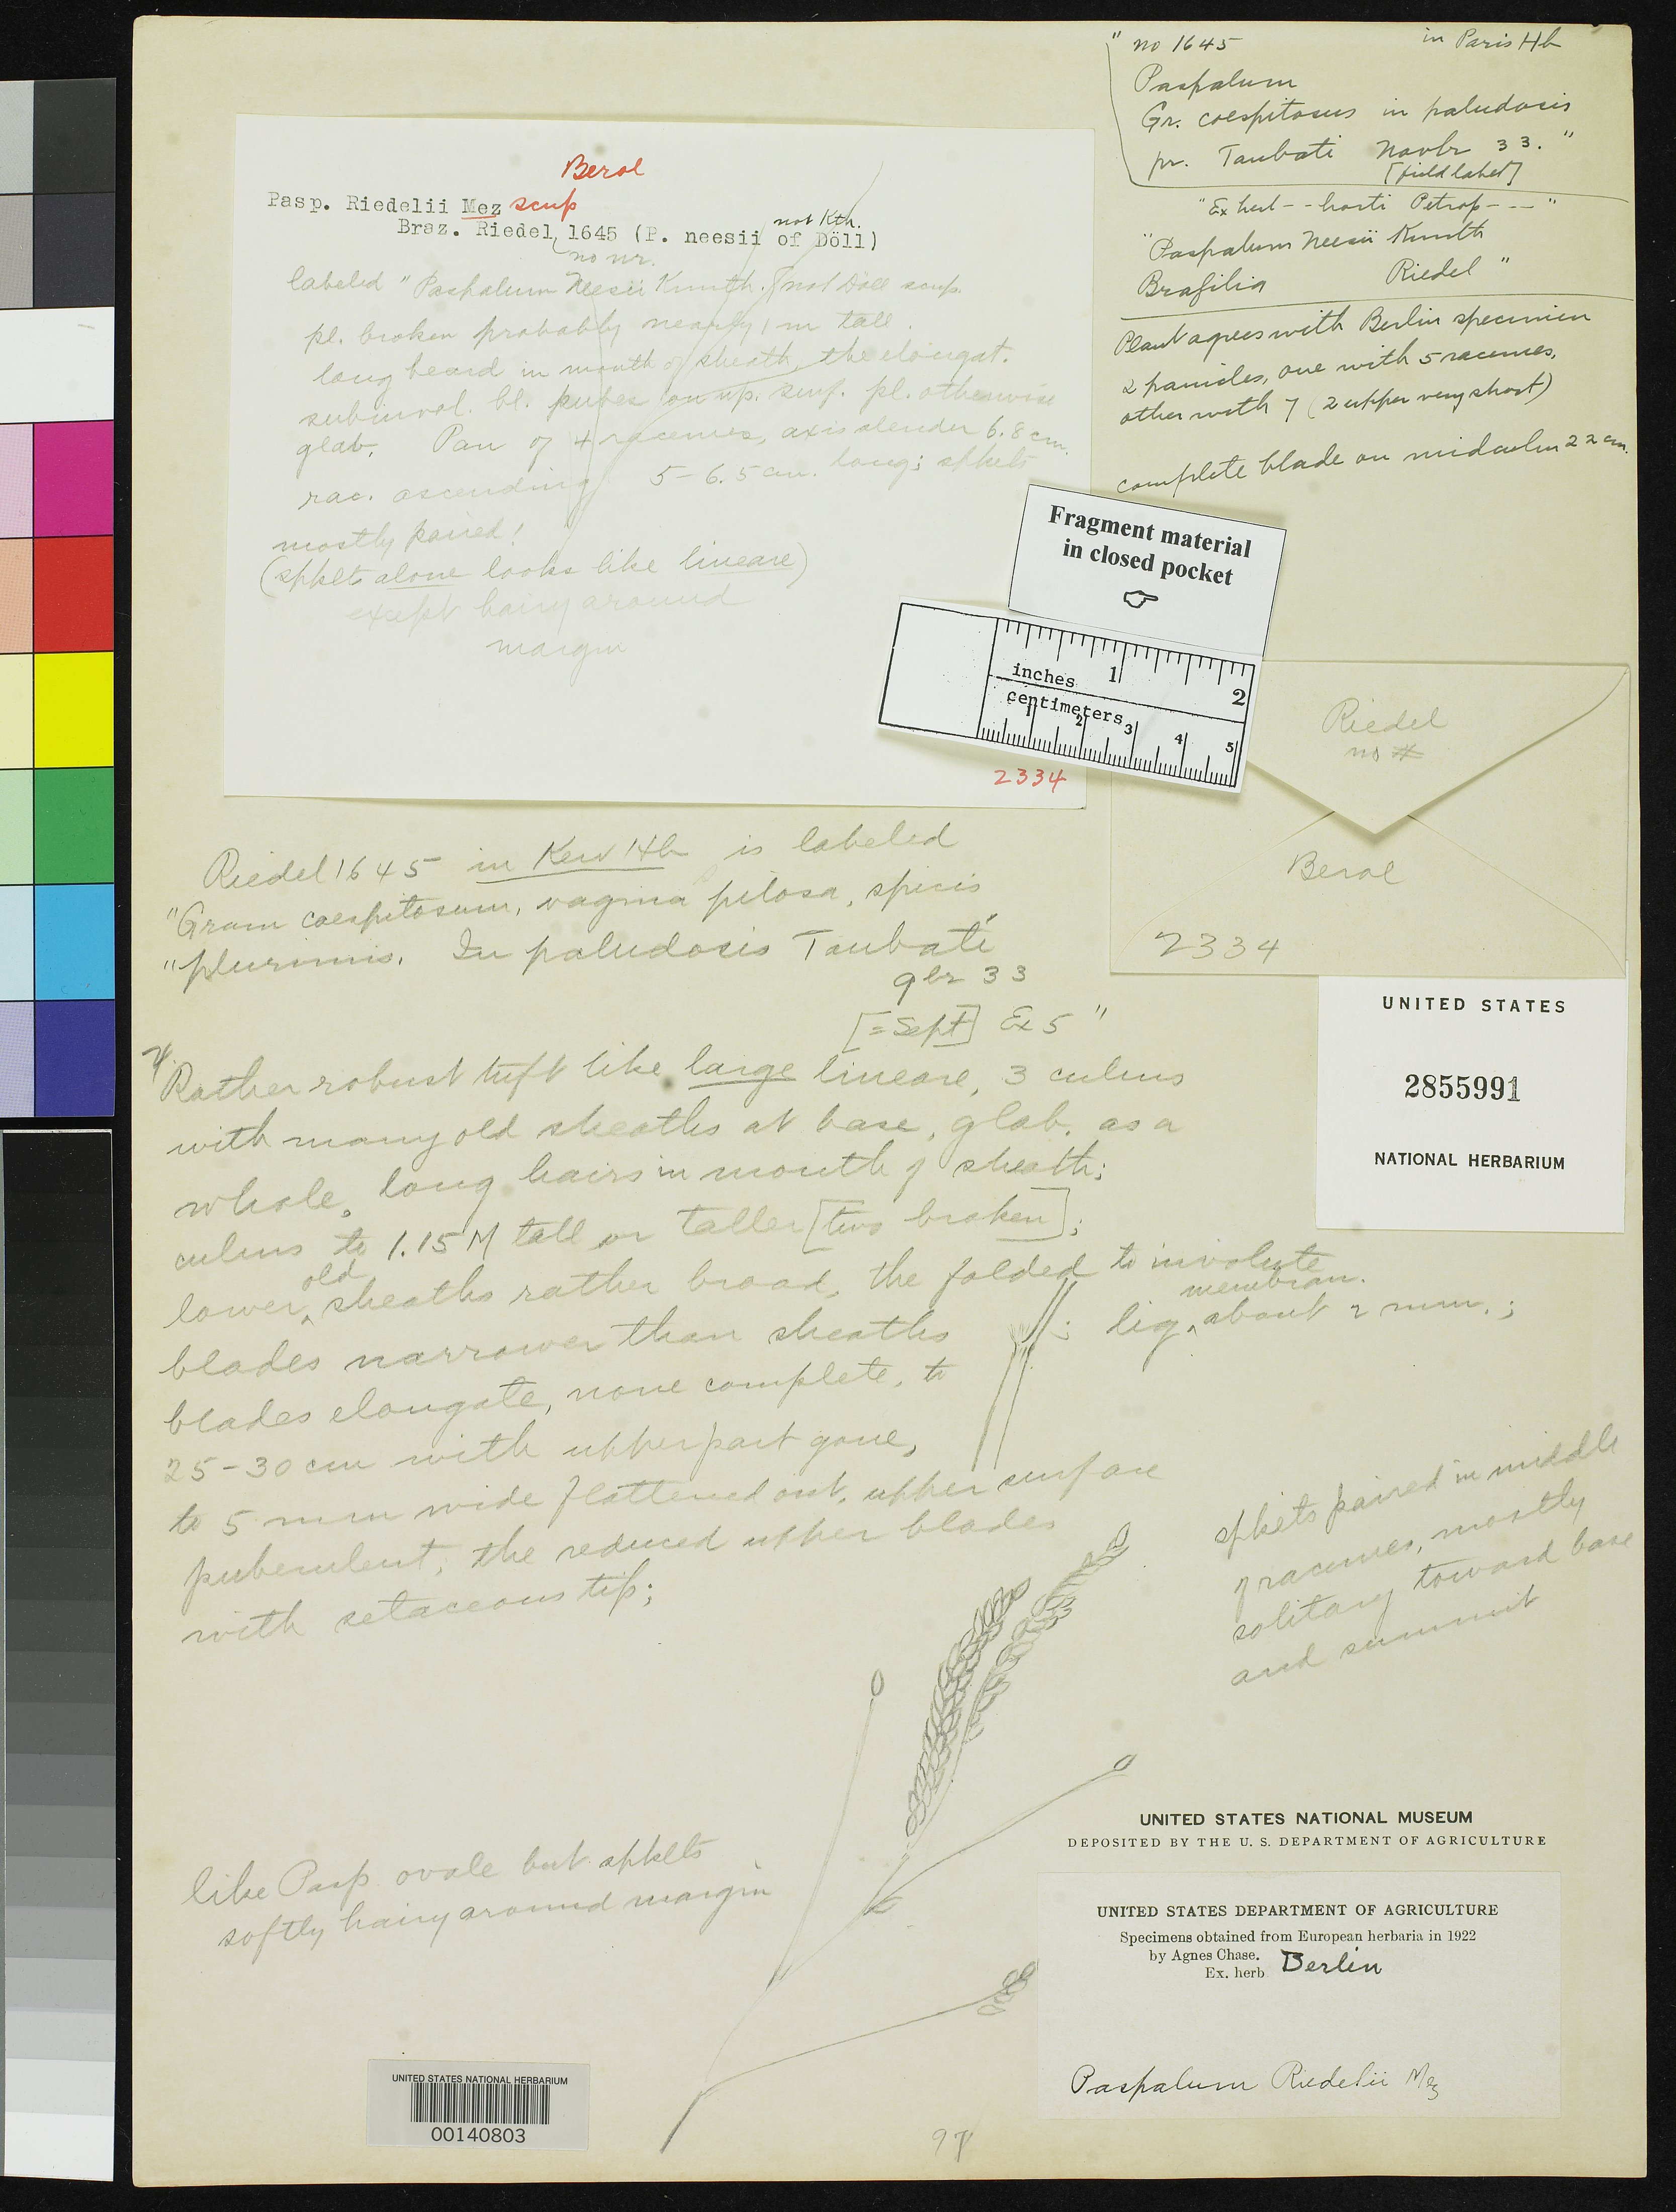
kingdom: Plantae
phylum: Tracheophyta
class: Liliopsida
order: Poales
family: Poaceae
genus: Paspalum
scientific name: Paspalum riedelii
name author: Mez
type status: Type Fragment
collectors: L. Riedel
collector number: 1645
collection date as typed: Nov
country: Brazil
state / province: Minas Gerais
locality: Tambate.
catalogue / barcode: US 2855991